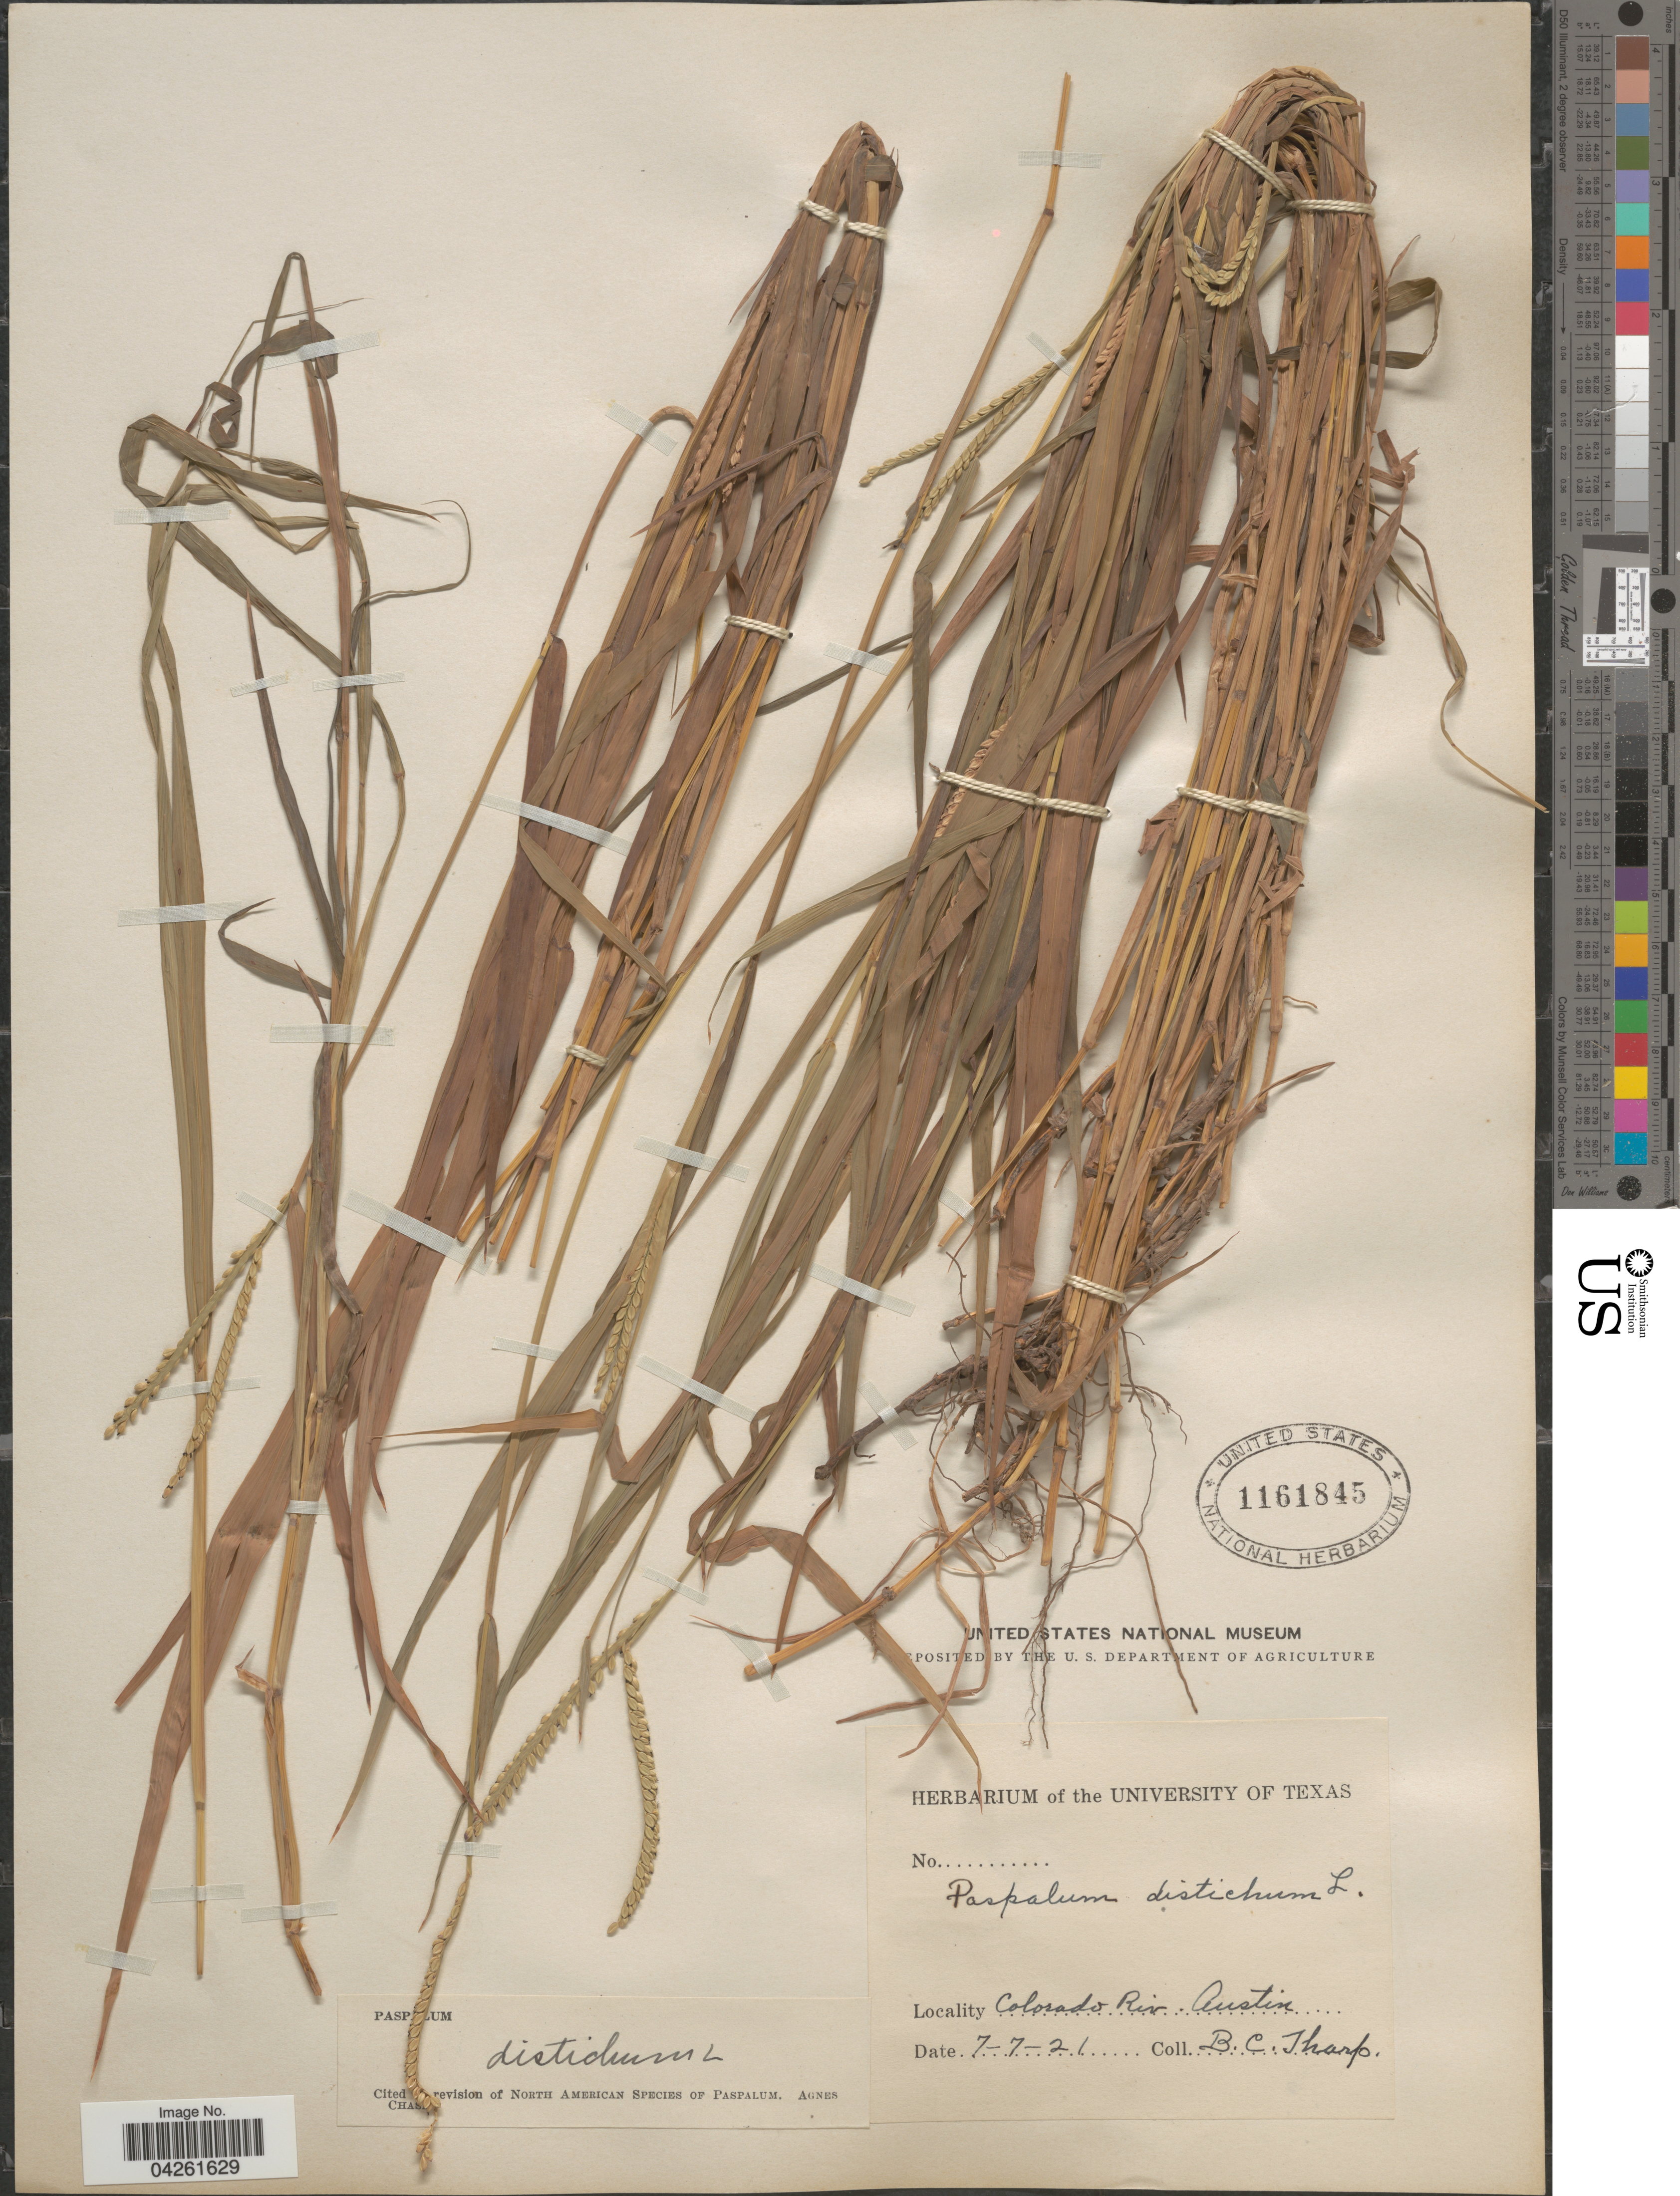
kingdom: Plantae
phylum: Tracheophyta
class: Liliopsida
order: Poales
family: Poaceae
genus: Paspalum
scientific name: Paspalum distichum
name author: L.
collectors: B. C. Tharp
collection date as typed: Transcribed d/m/y: 7/7/21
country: United States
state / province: Texas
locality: Colorado Riv. Austin.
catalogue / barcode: US 1161845